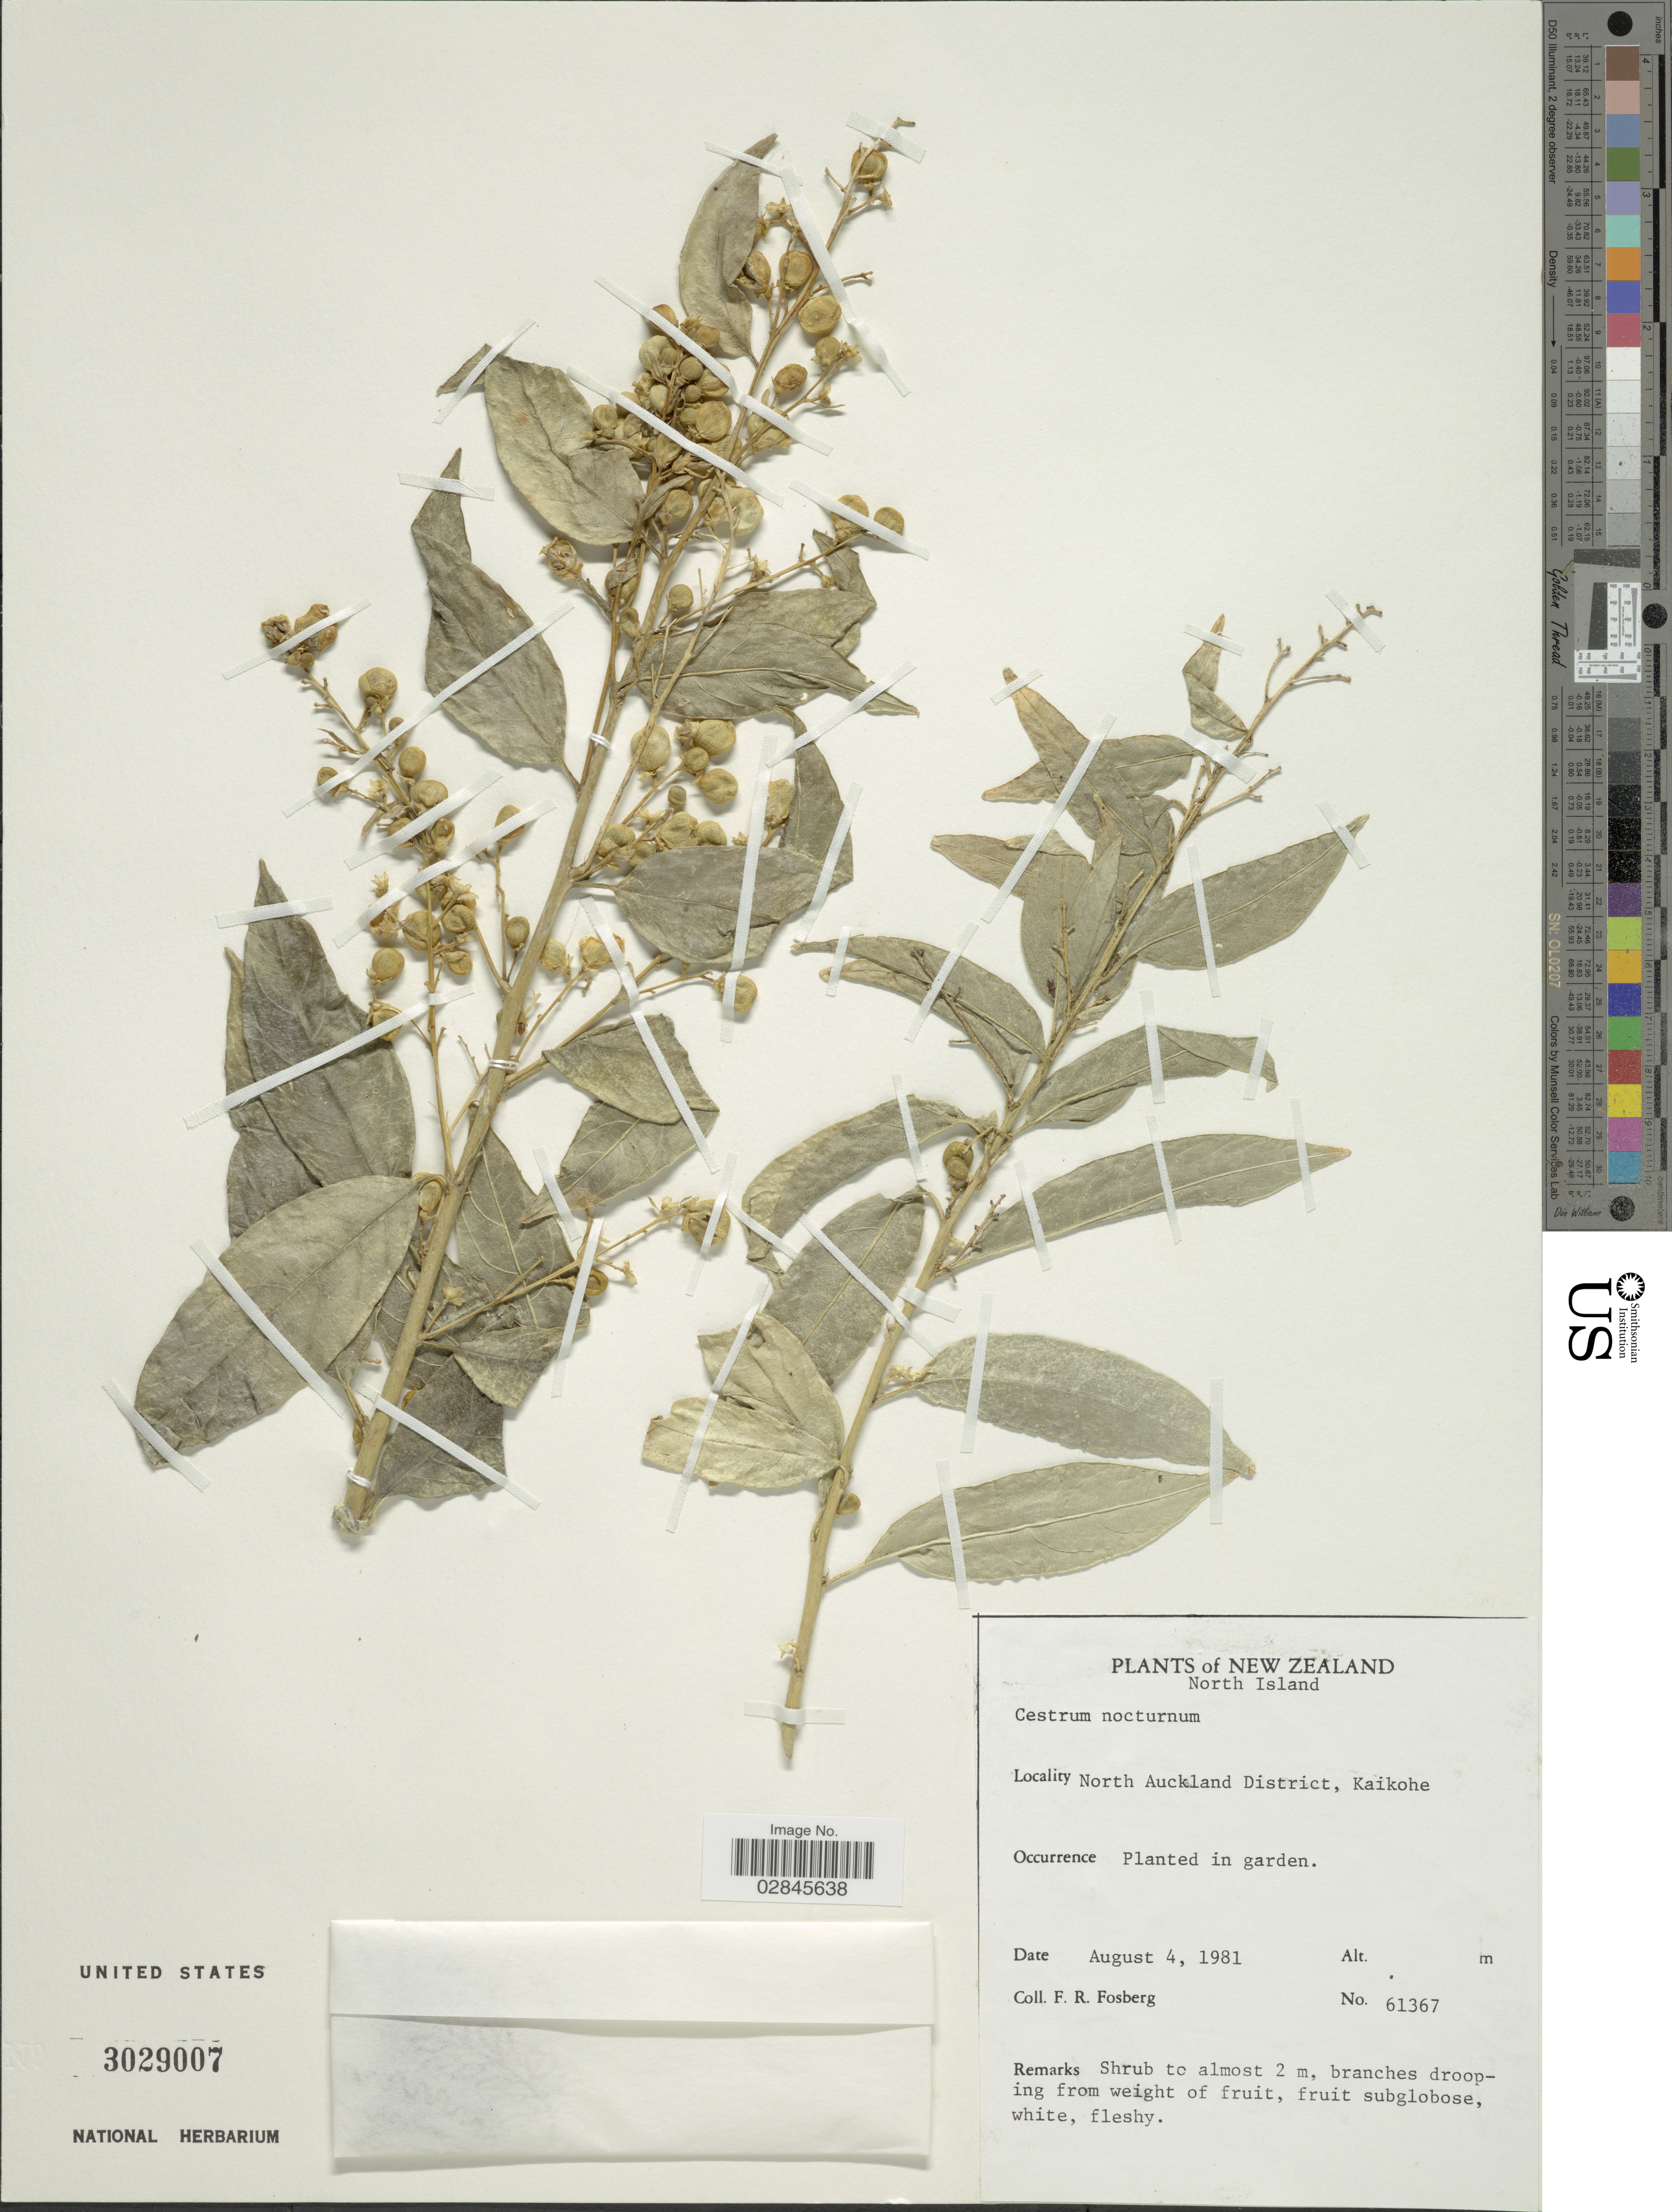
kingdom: Plantae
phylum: Tracheophyta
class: Magnoliopsida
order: Solanales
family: Solanaceae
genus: Cestrum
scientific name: Cestrum nocturnum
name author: L.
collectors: F. R. Fosberg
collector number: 61367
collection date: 1981-08-04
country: New Zealand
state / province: Auckland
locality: North Island. North Auckland District, Kaikohe.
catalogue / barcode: US 3029007